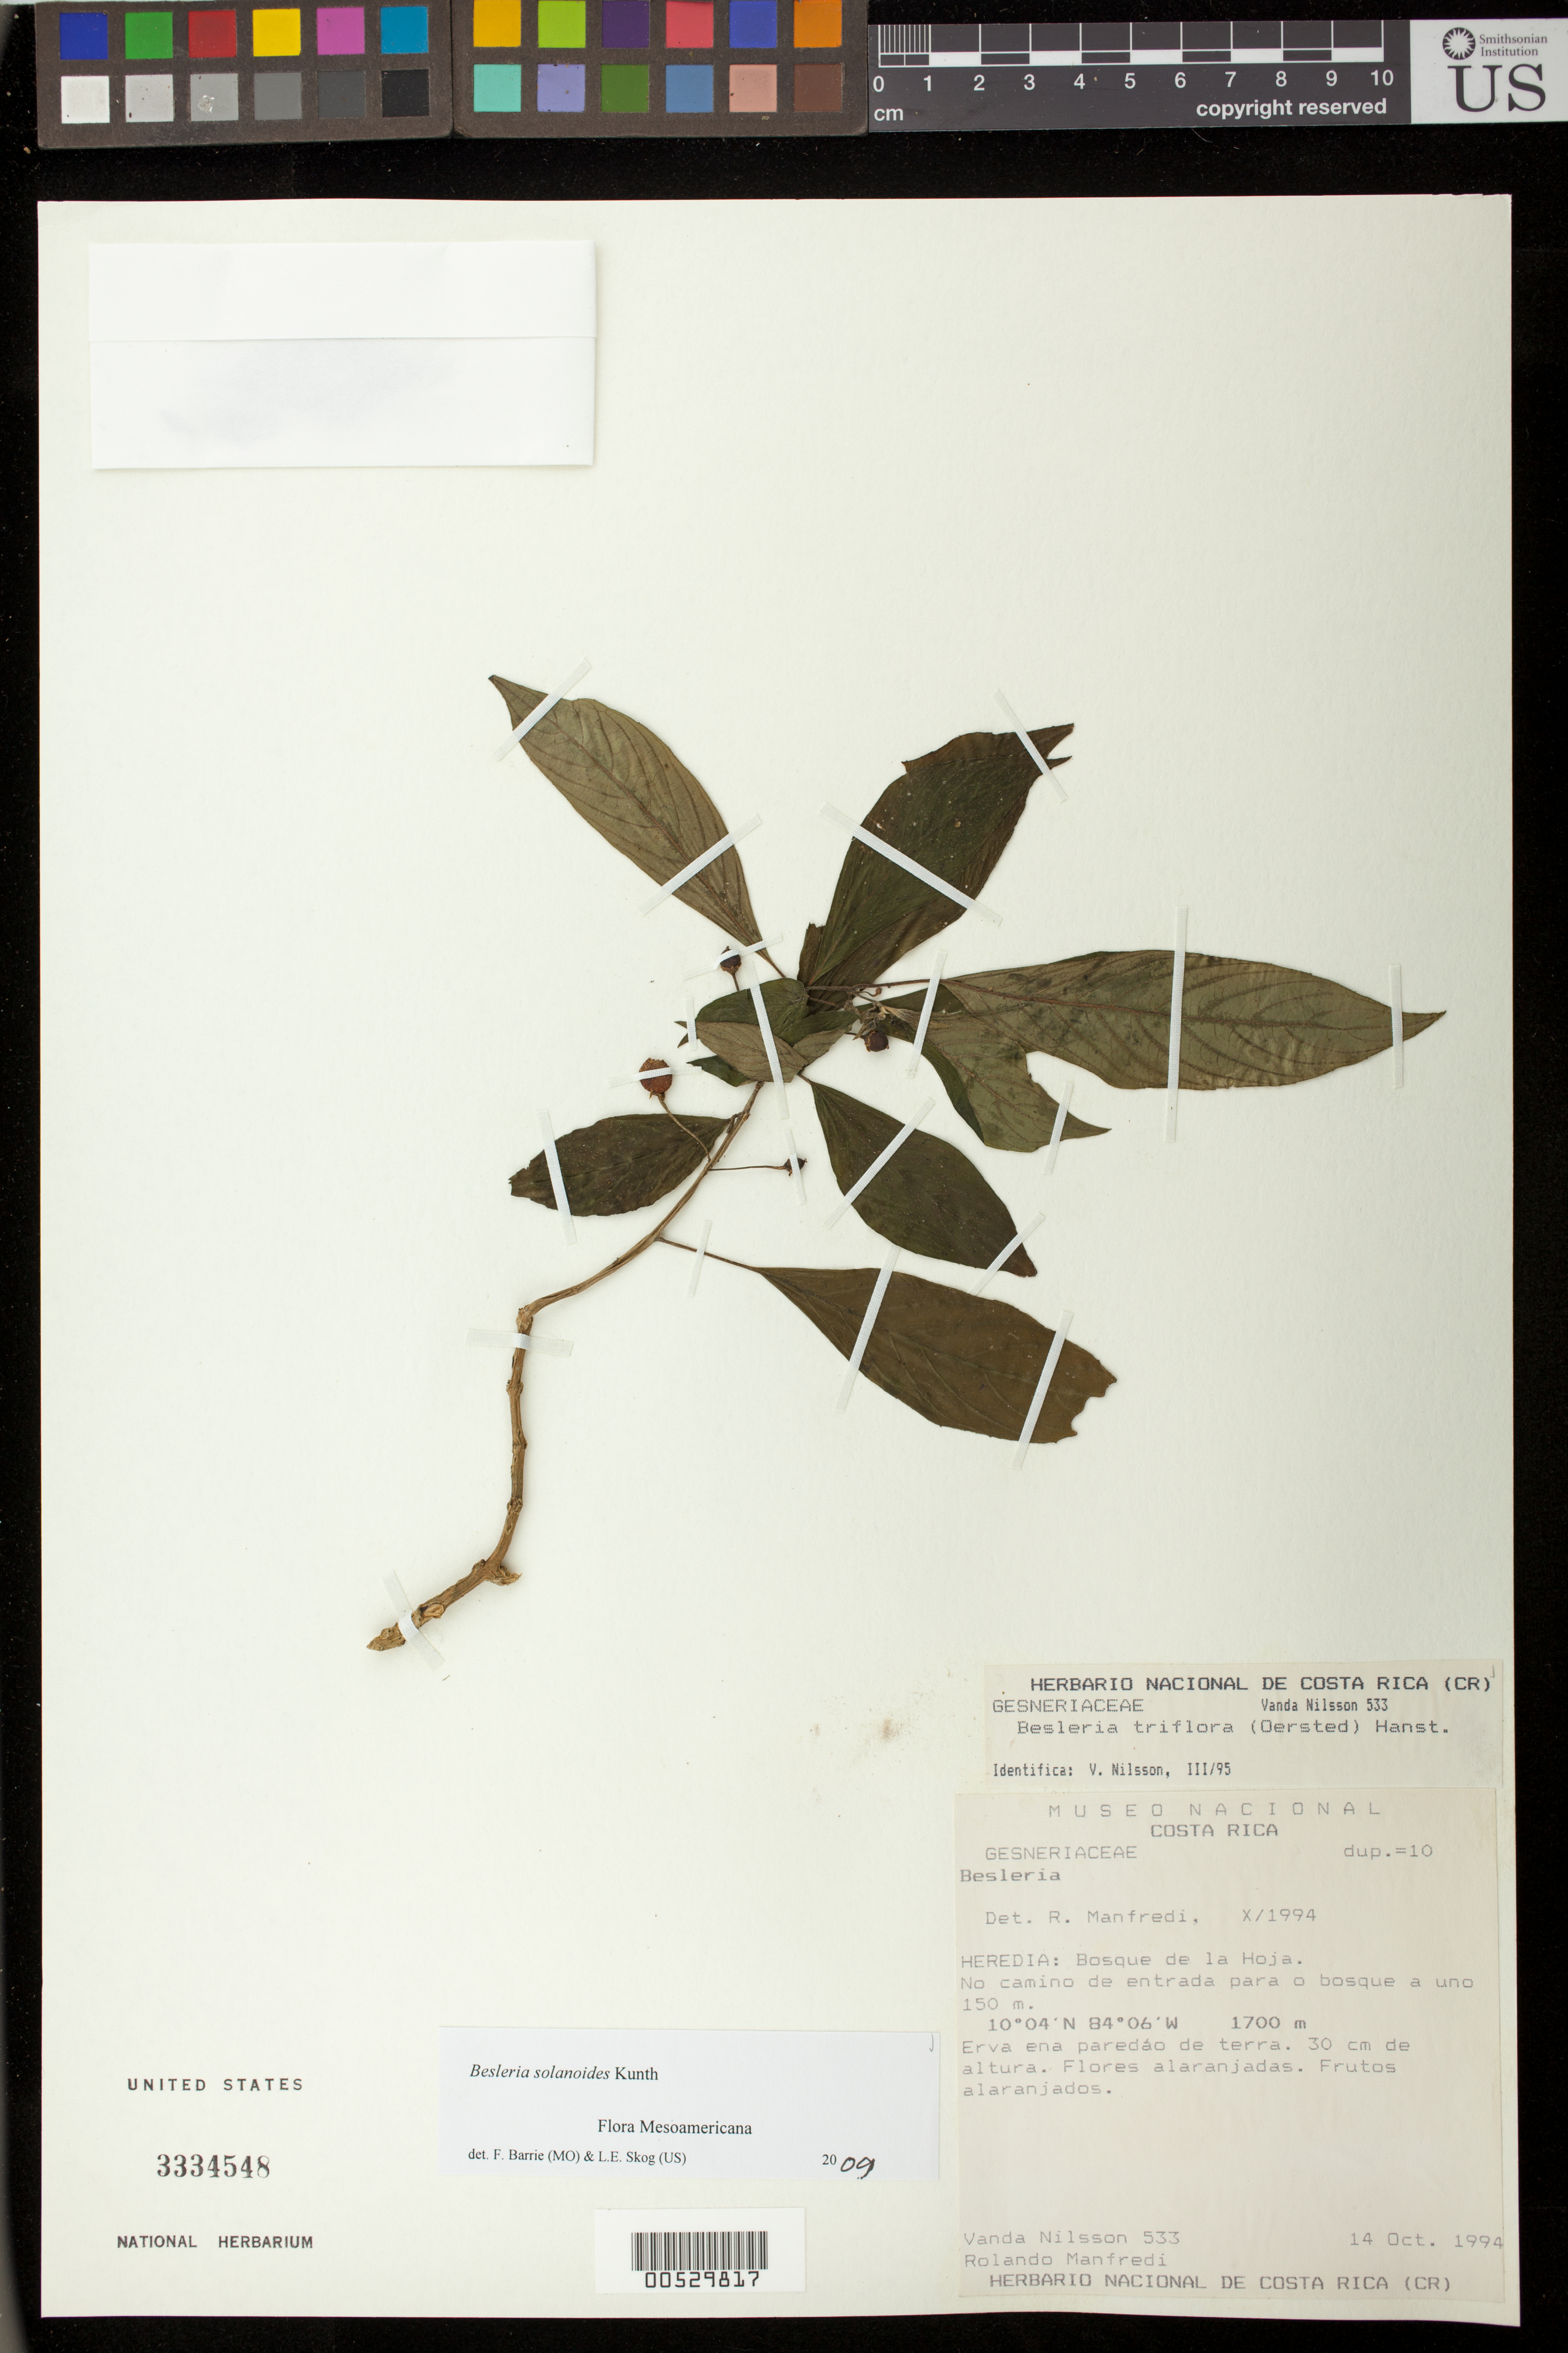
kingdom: Plantae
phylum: Tracheophyta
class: Magnoliopsida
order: Lamiales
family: Gesneriaceae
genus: Besleria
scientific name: Besleria solanoides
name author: Kunth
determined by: Barrie, F. R.; Skog, Laurence E.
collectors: V. Nilsson & R. Manfredi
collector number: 533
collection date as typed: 14 Oct 1994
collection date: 1994-10-14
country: Costa Rica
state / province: Heredia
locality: Bosque de la Hoja, no camino de entrada para o bosque a uno 150 m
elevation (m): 1700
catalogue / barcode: US 3334548